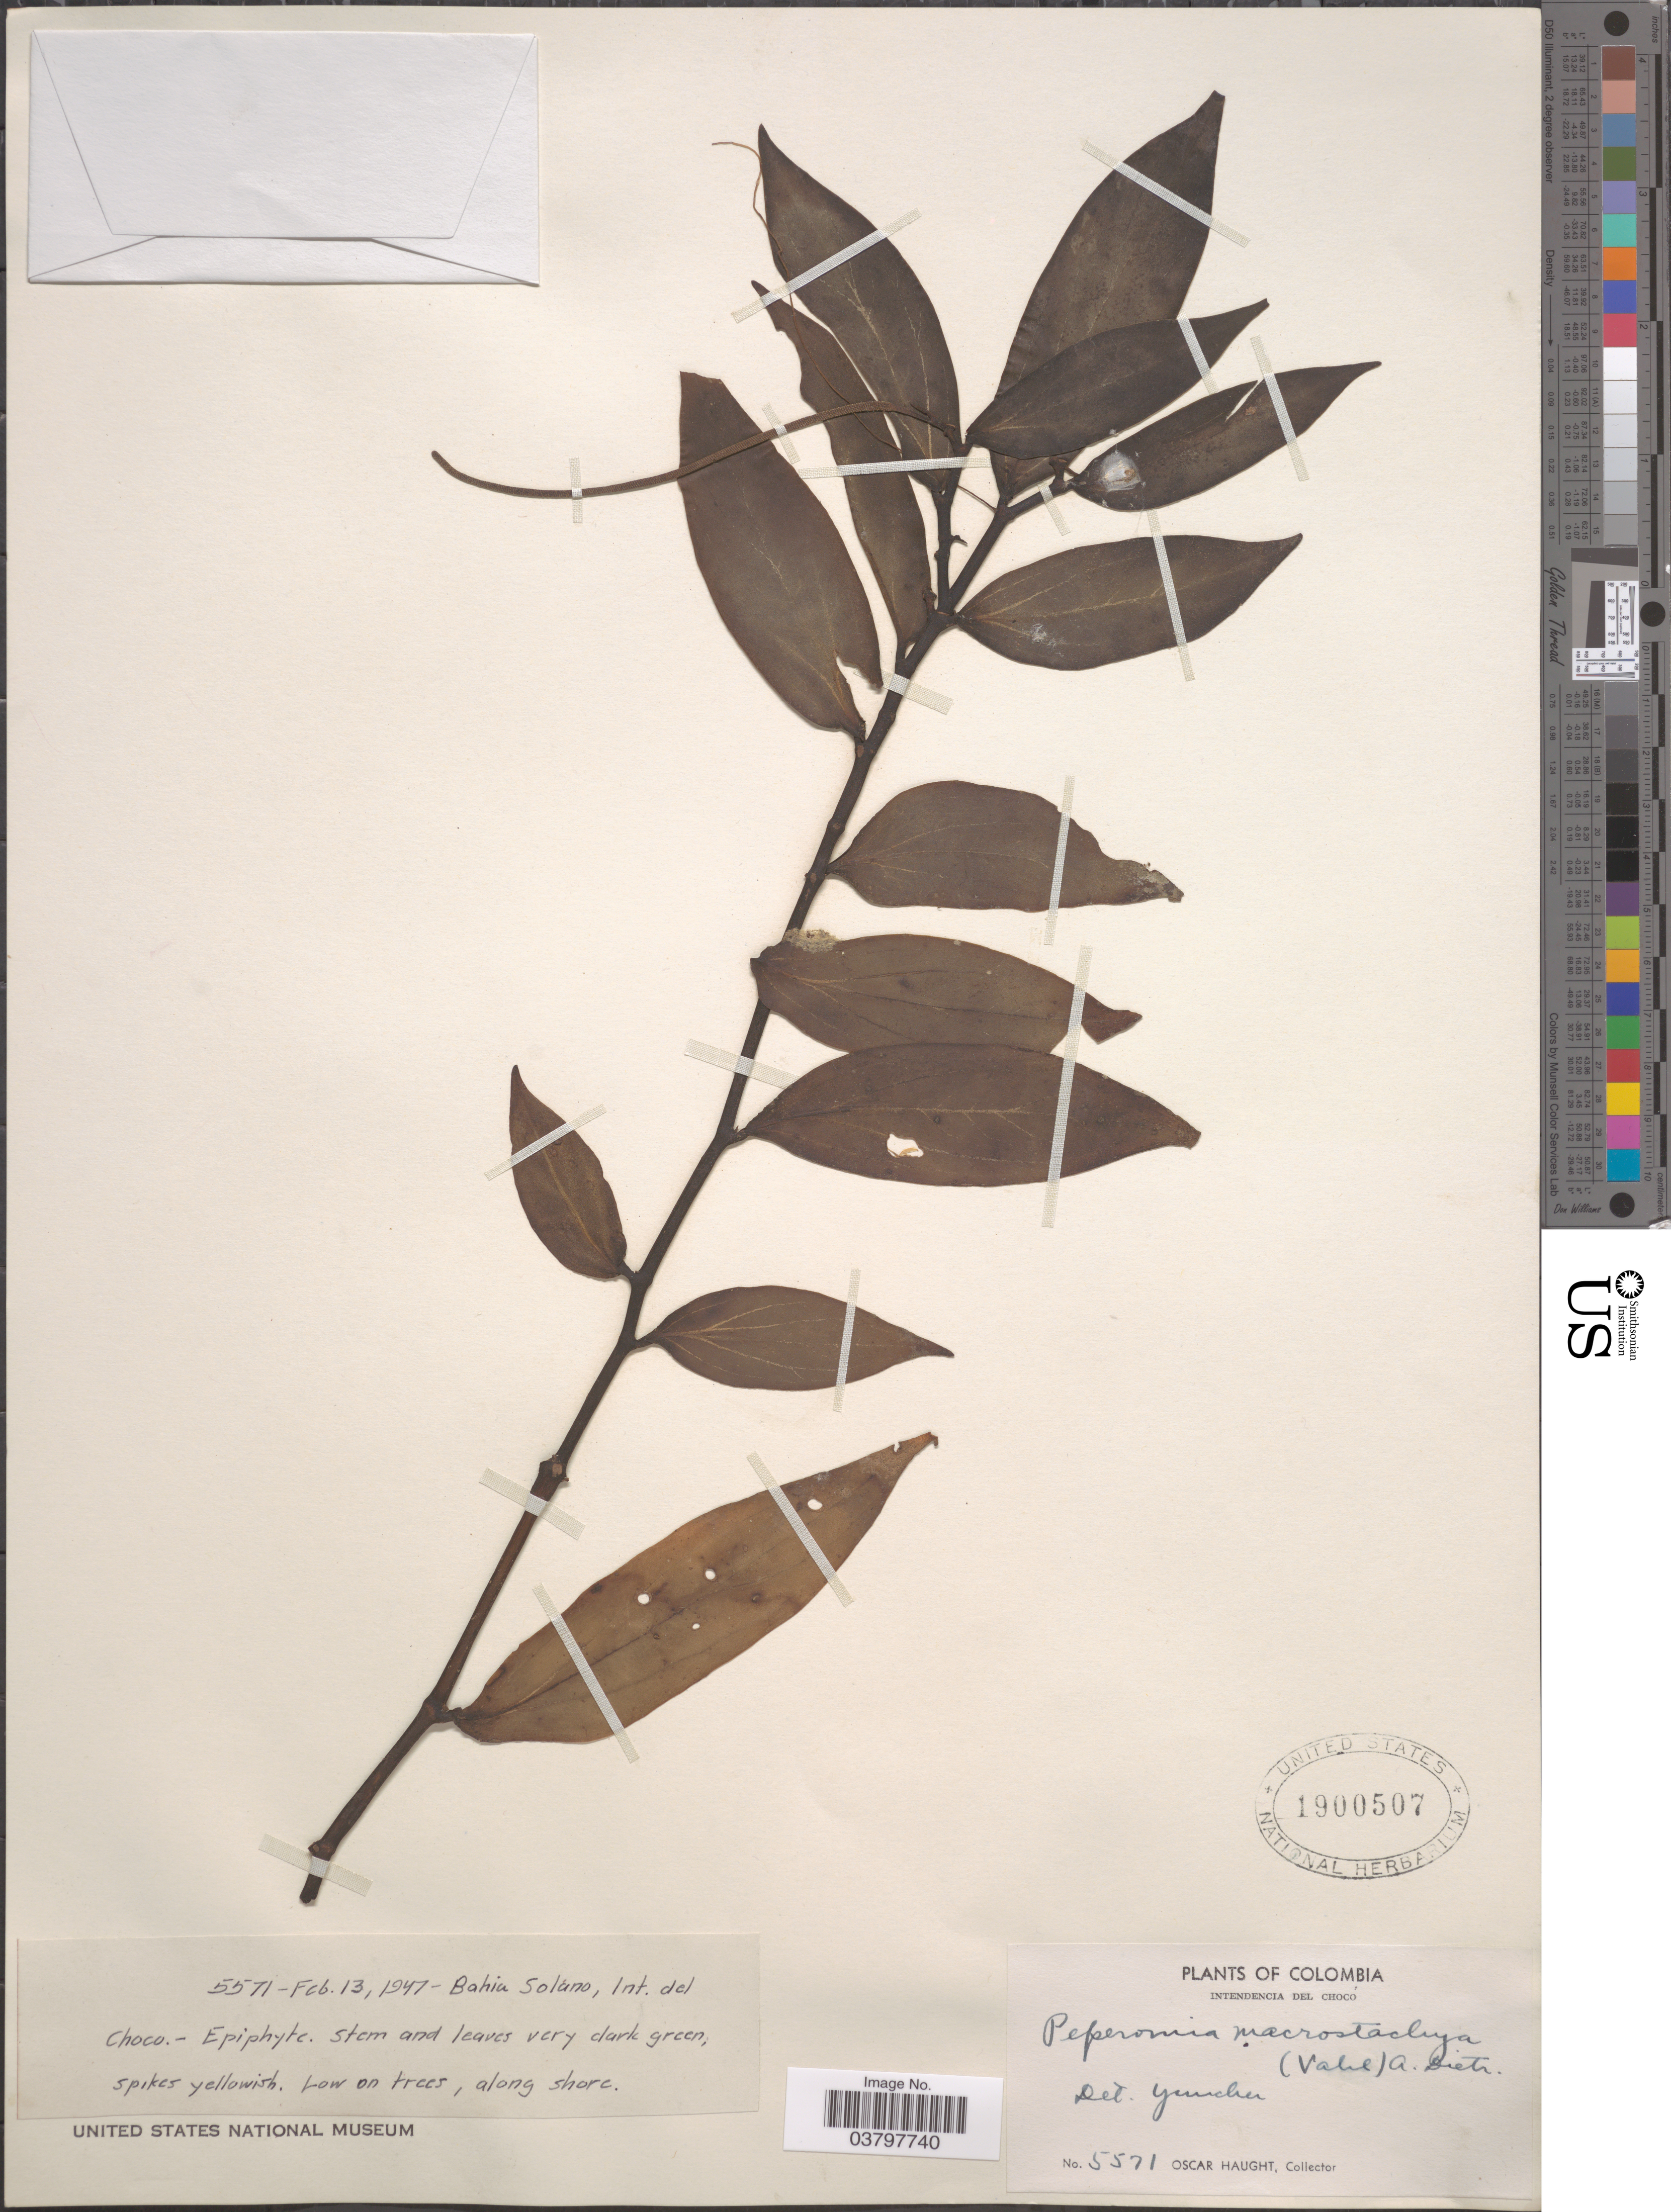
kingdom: Plantae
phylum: Tracheophyta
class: Magnoliopsida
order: Piperales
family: Piperaceae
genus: Peperomia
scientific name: Peperomia macrostachya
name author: (Vahl) A. Dietr.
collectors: O. L. Haught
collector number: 5571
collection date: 1947-02-13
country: Colombia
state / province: Chocó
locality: Intendencia del Chocó. Bahia Solano, Int. del Choco.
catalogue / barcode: US 1900507